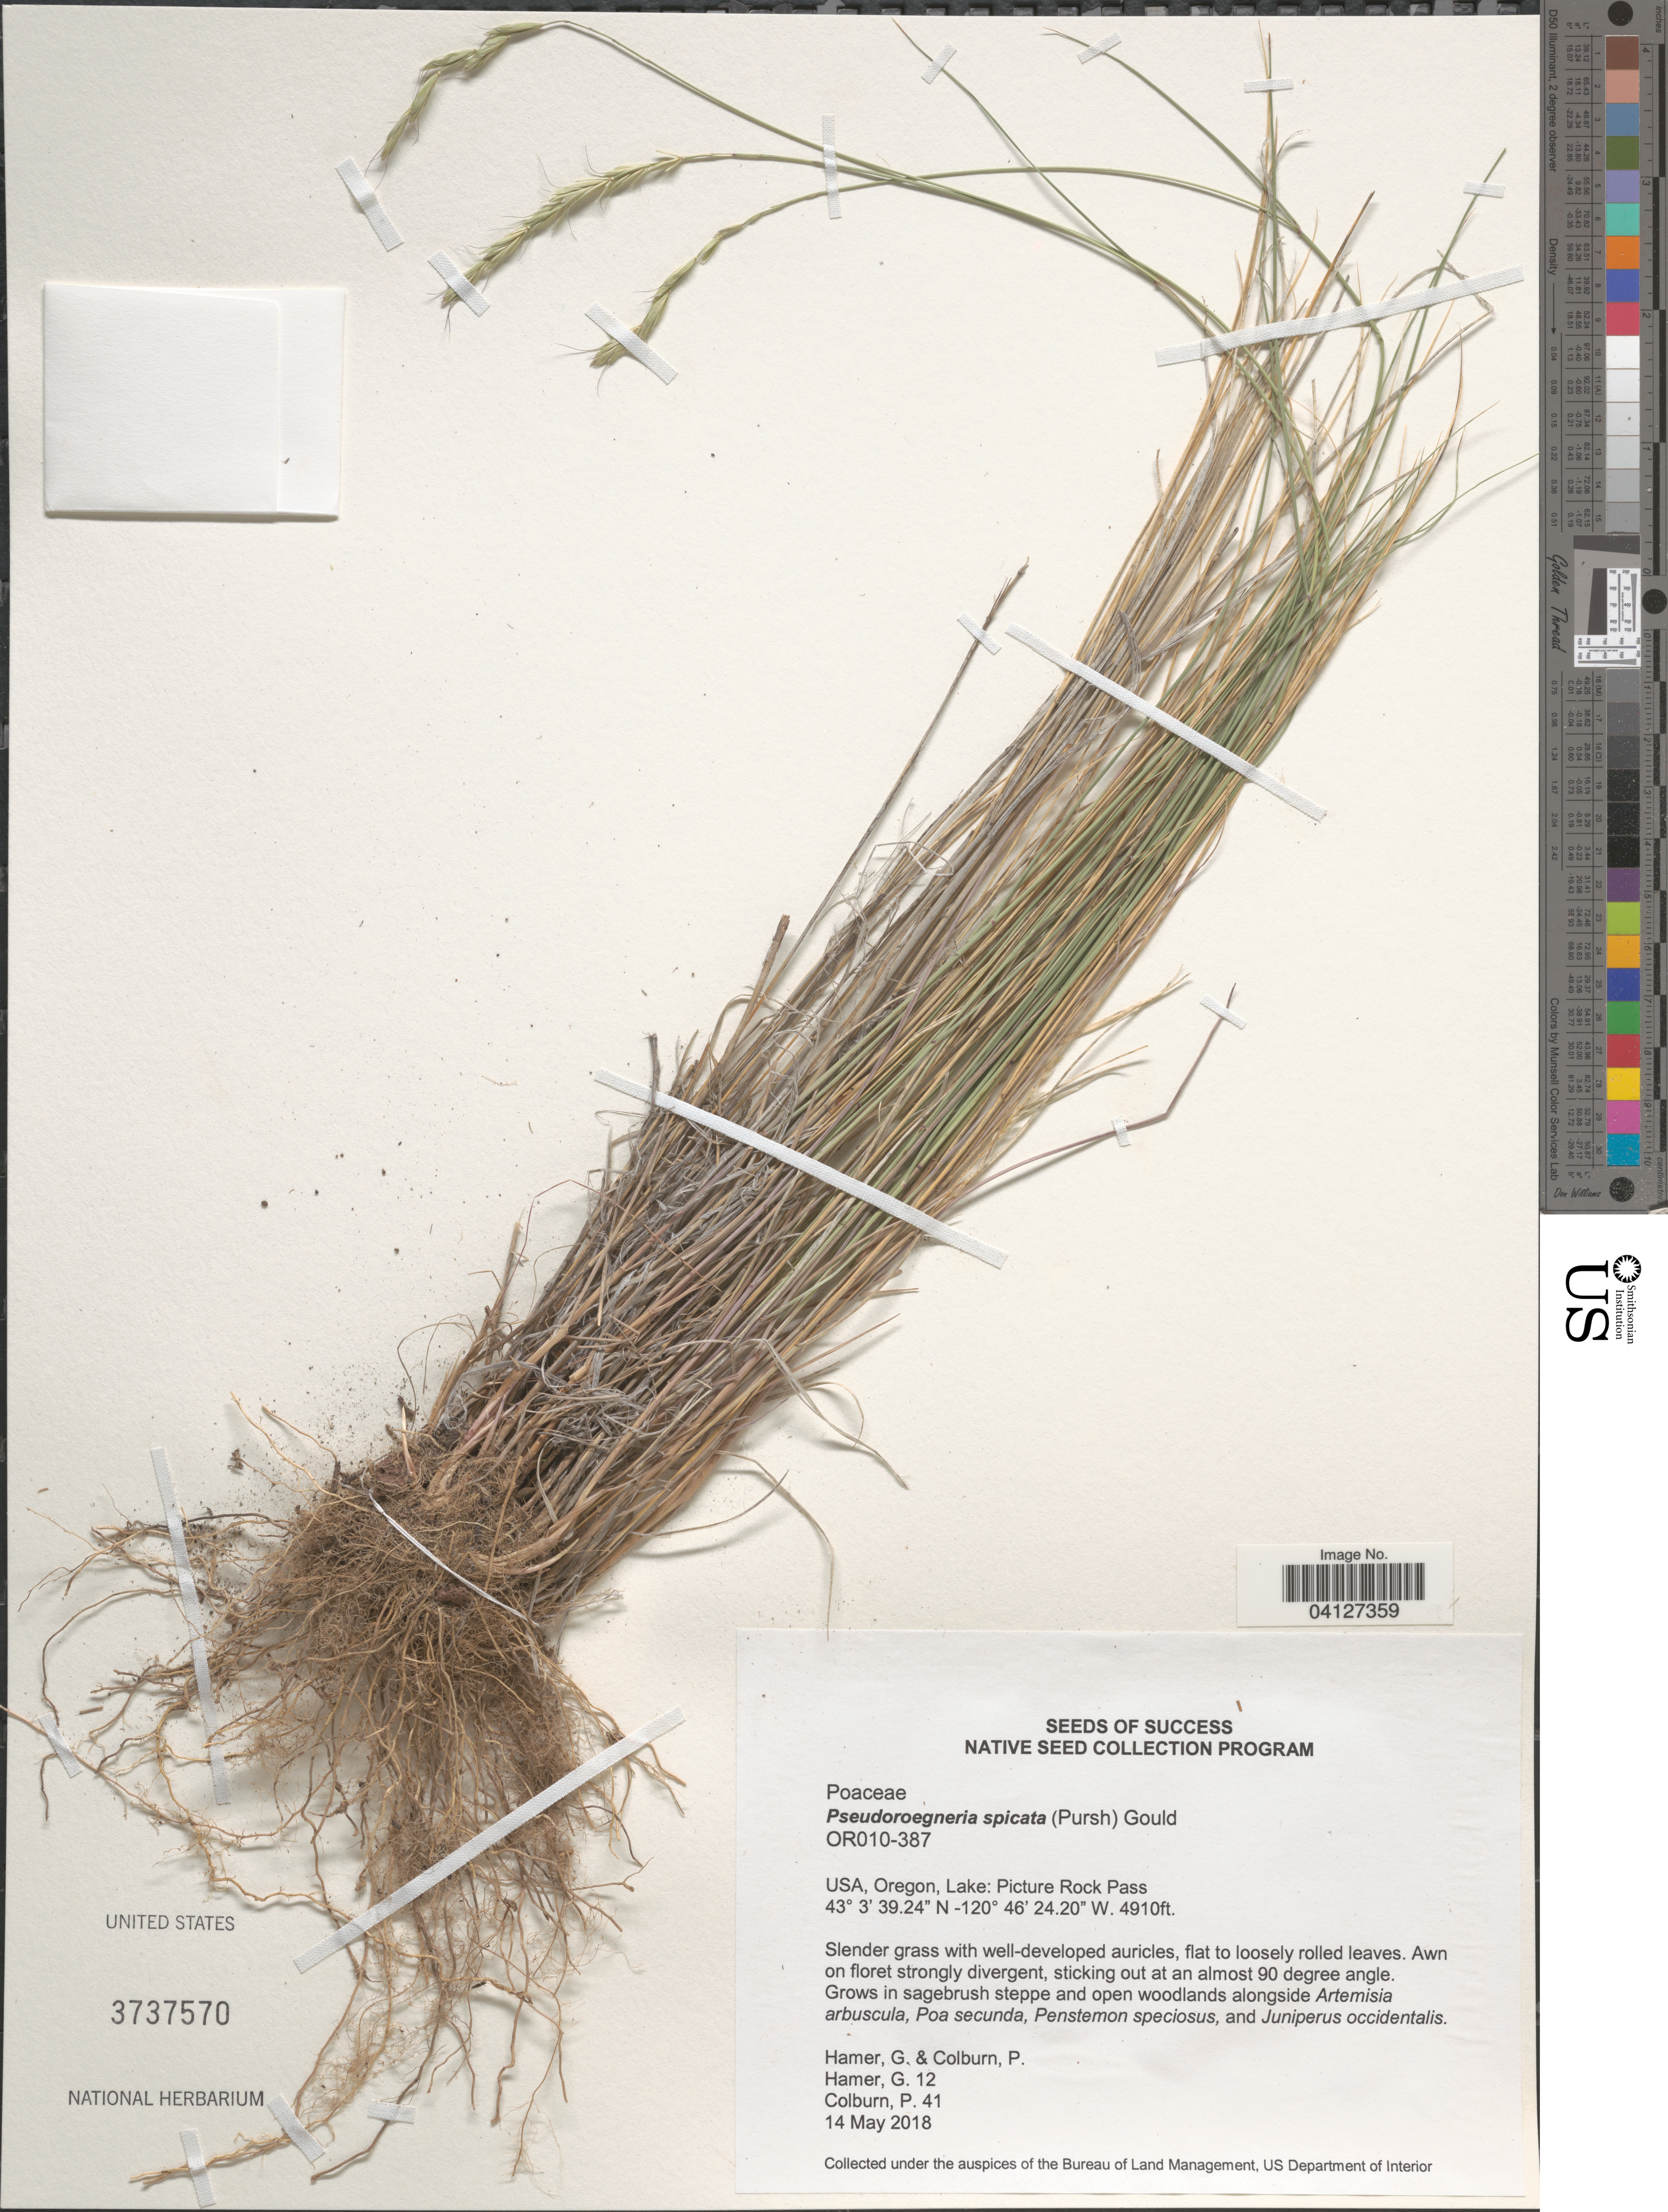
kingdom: Plantae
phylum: Tracheophyta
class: Liliopsida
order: Poales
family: Poaceae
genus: Pseudoroegneria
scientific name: Pseudoroegneria spicata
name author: (Pursh) Á. Löve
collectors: G. Hamer & P. Colburn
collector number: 12/41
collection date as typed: Transcribed d/m/y: 14/5/2018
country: United States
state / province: Oregon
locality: Lake: Picture Rock Pass.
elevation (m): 1497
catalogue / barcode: US 3737570